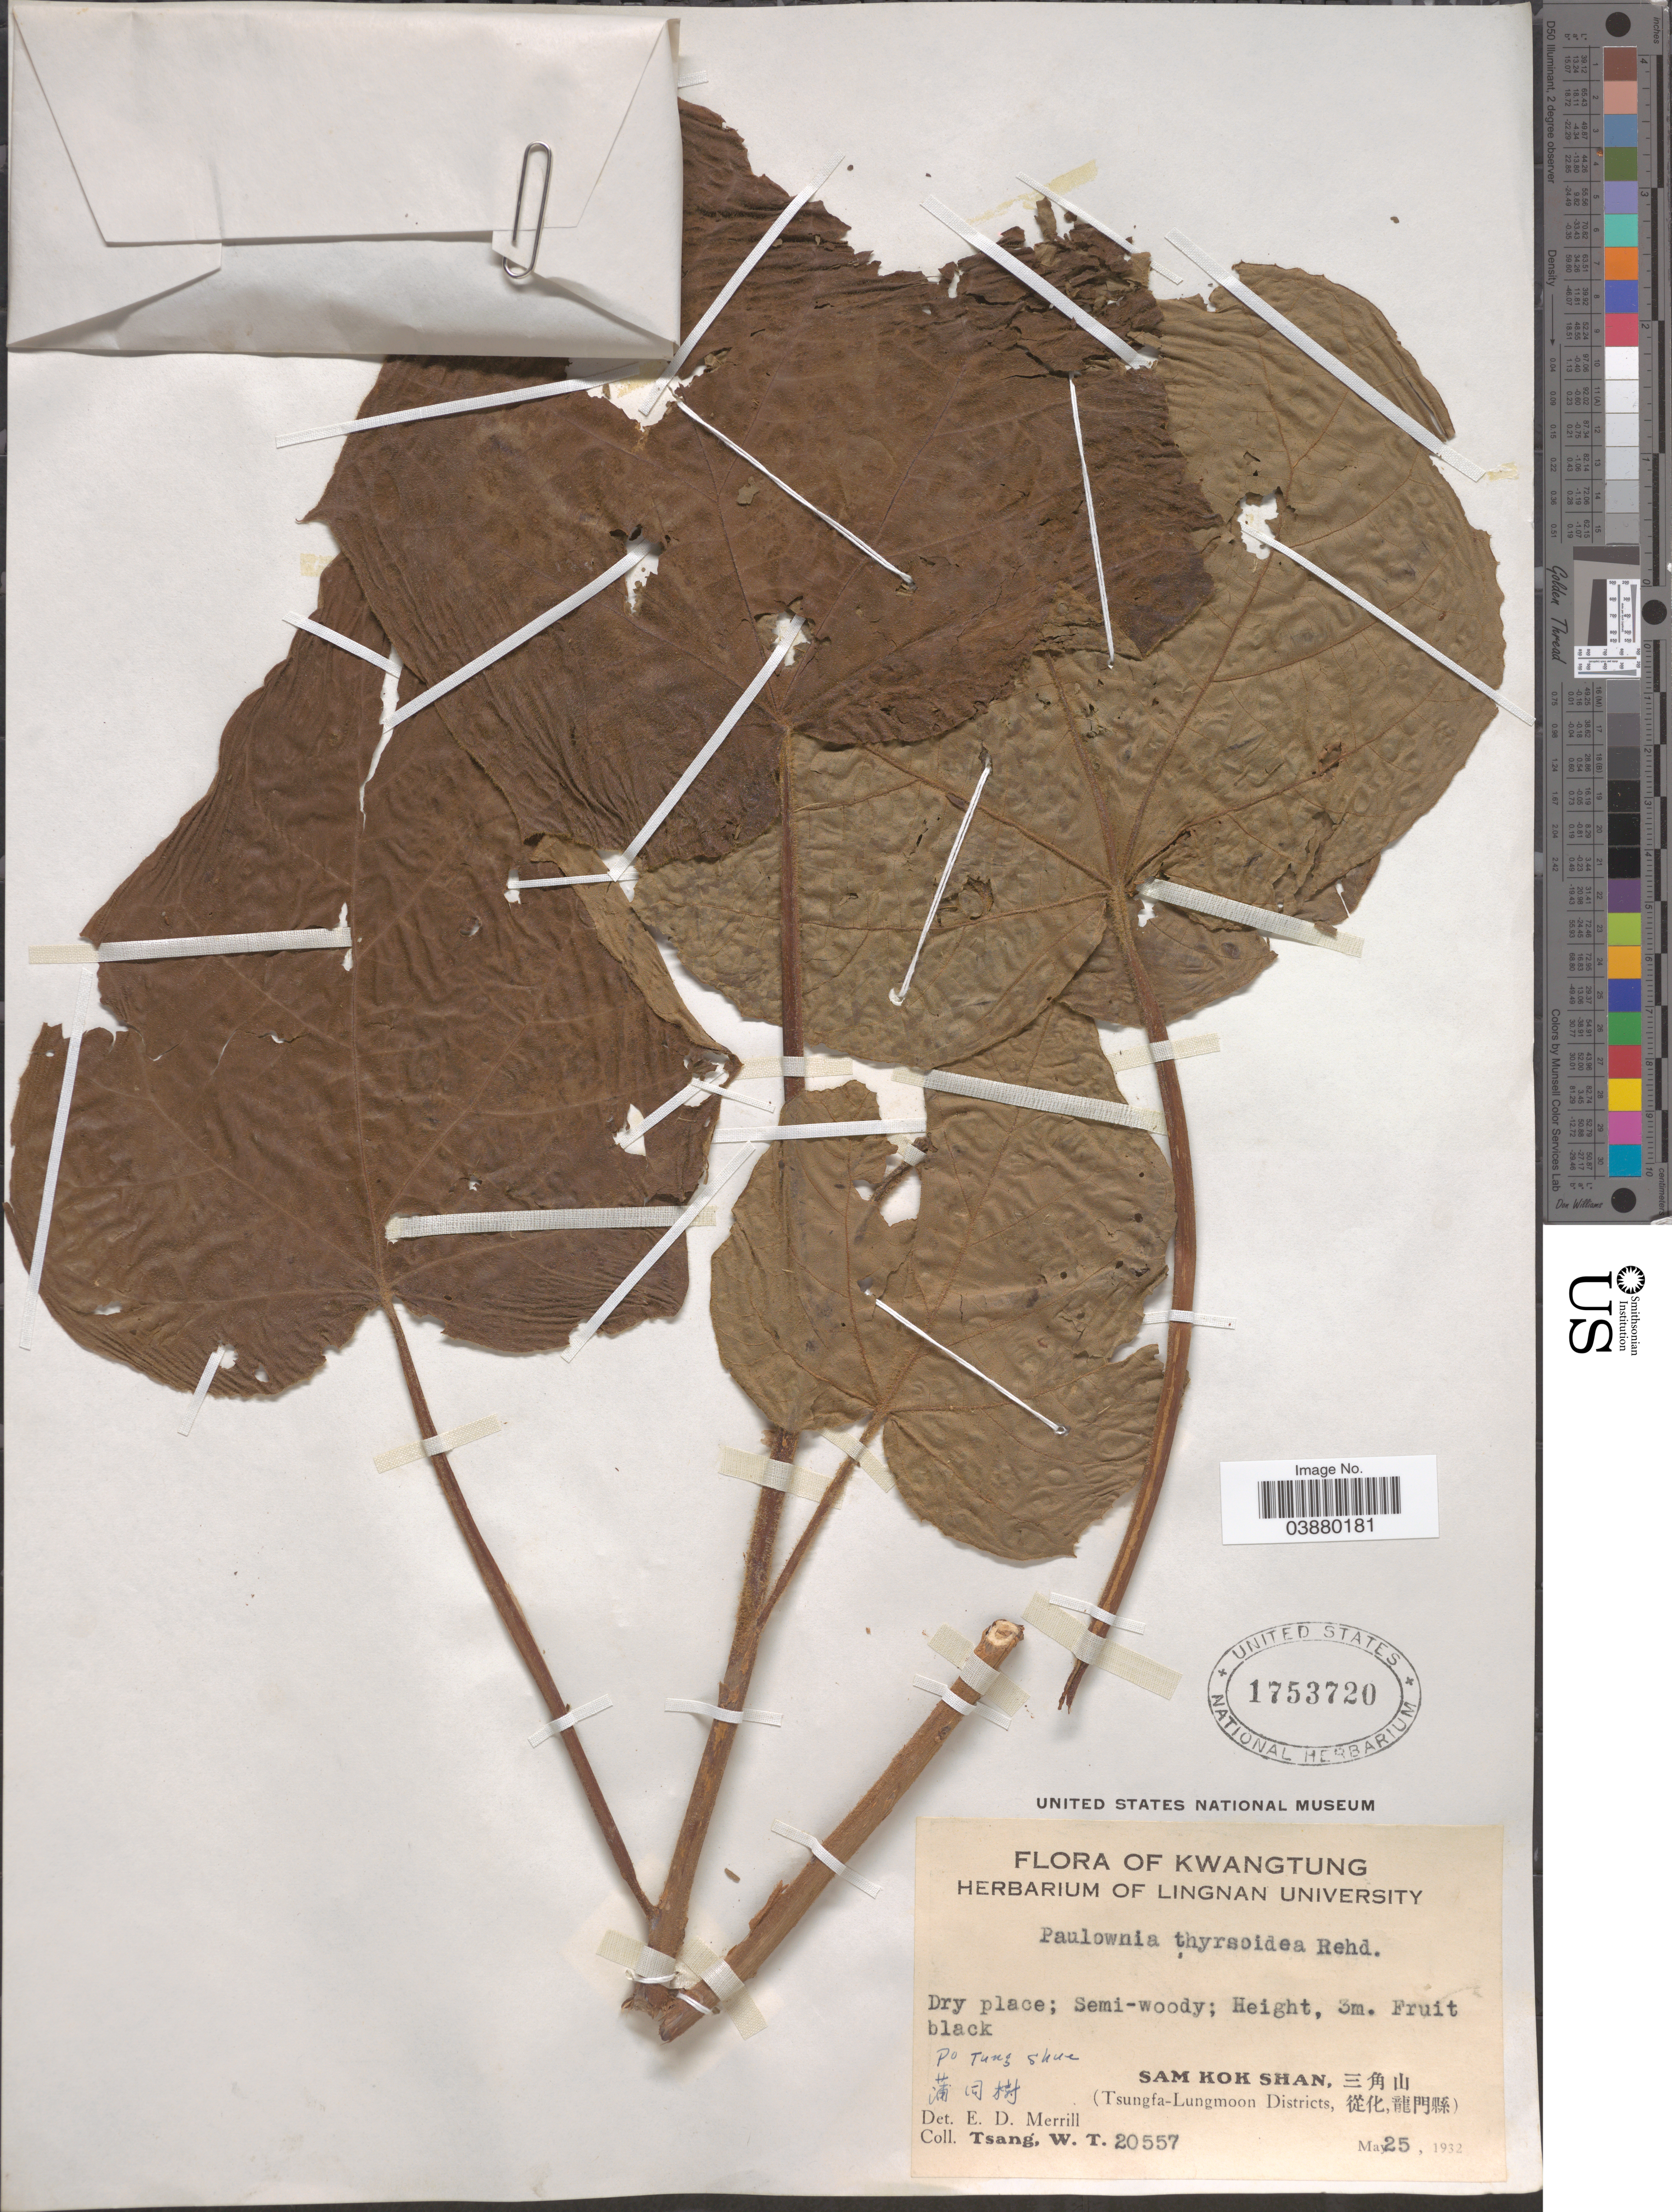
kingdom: Plantae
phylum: Tracheophyta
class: Magnoliopsida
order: Lamiales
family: Paulowniaceae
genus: Paulownia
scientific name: Paulownia thyrsoidea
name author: Rehder in Sarg.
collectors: W. T. Tsang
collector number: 20557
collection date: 1932-05-25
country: China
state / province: Guangdong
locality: Kwangtung. Po Tung Shue X. Sam Kok Shan X. (Tsungfa-Lungmoon Districts, X).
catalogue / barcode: US 1753720